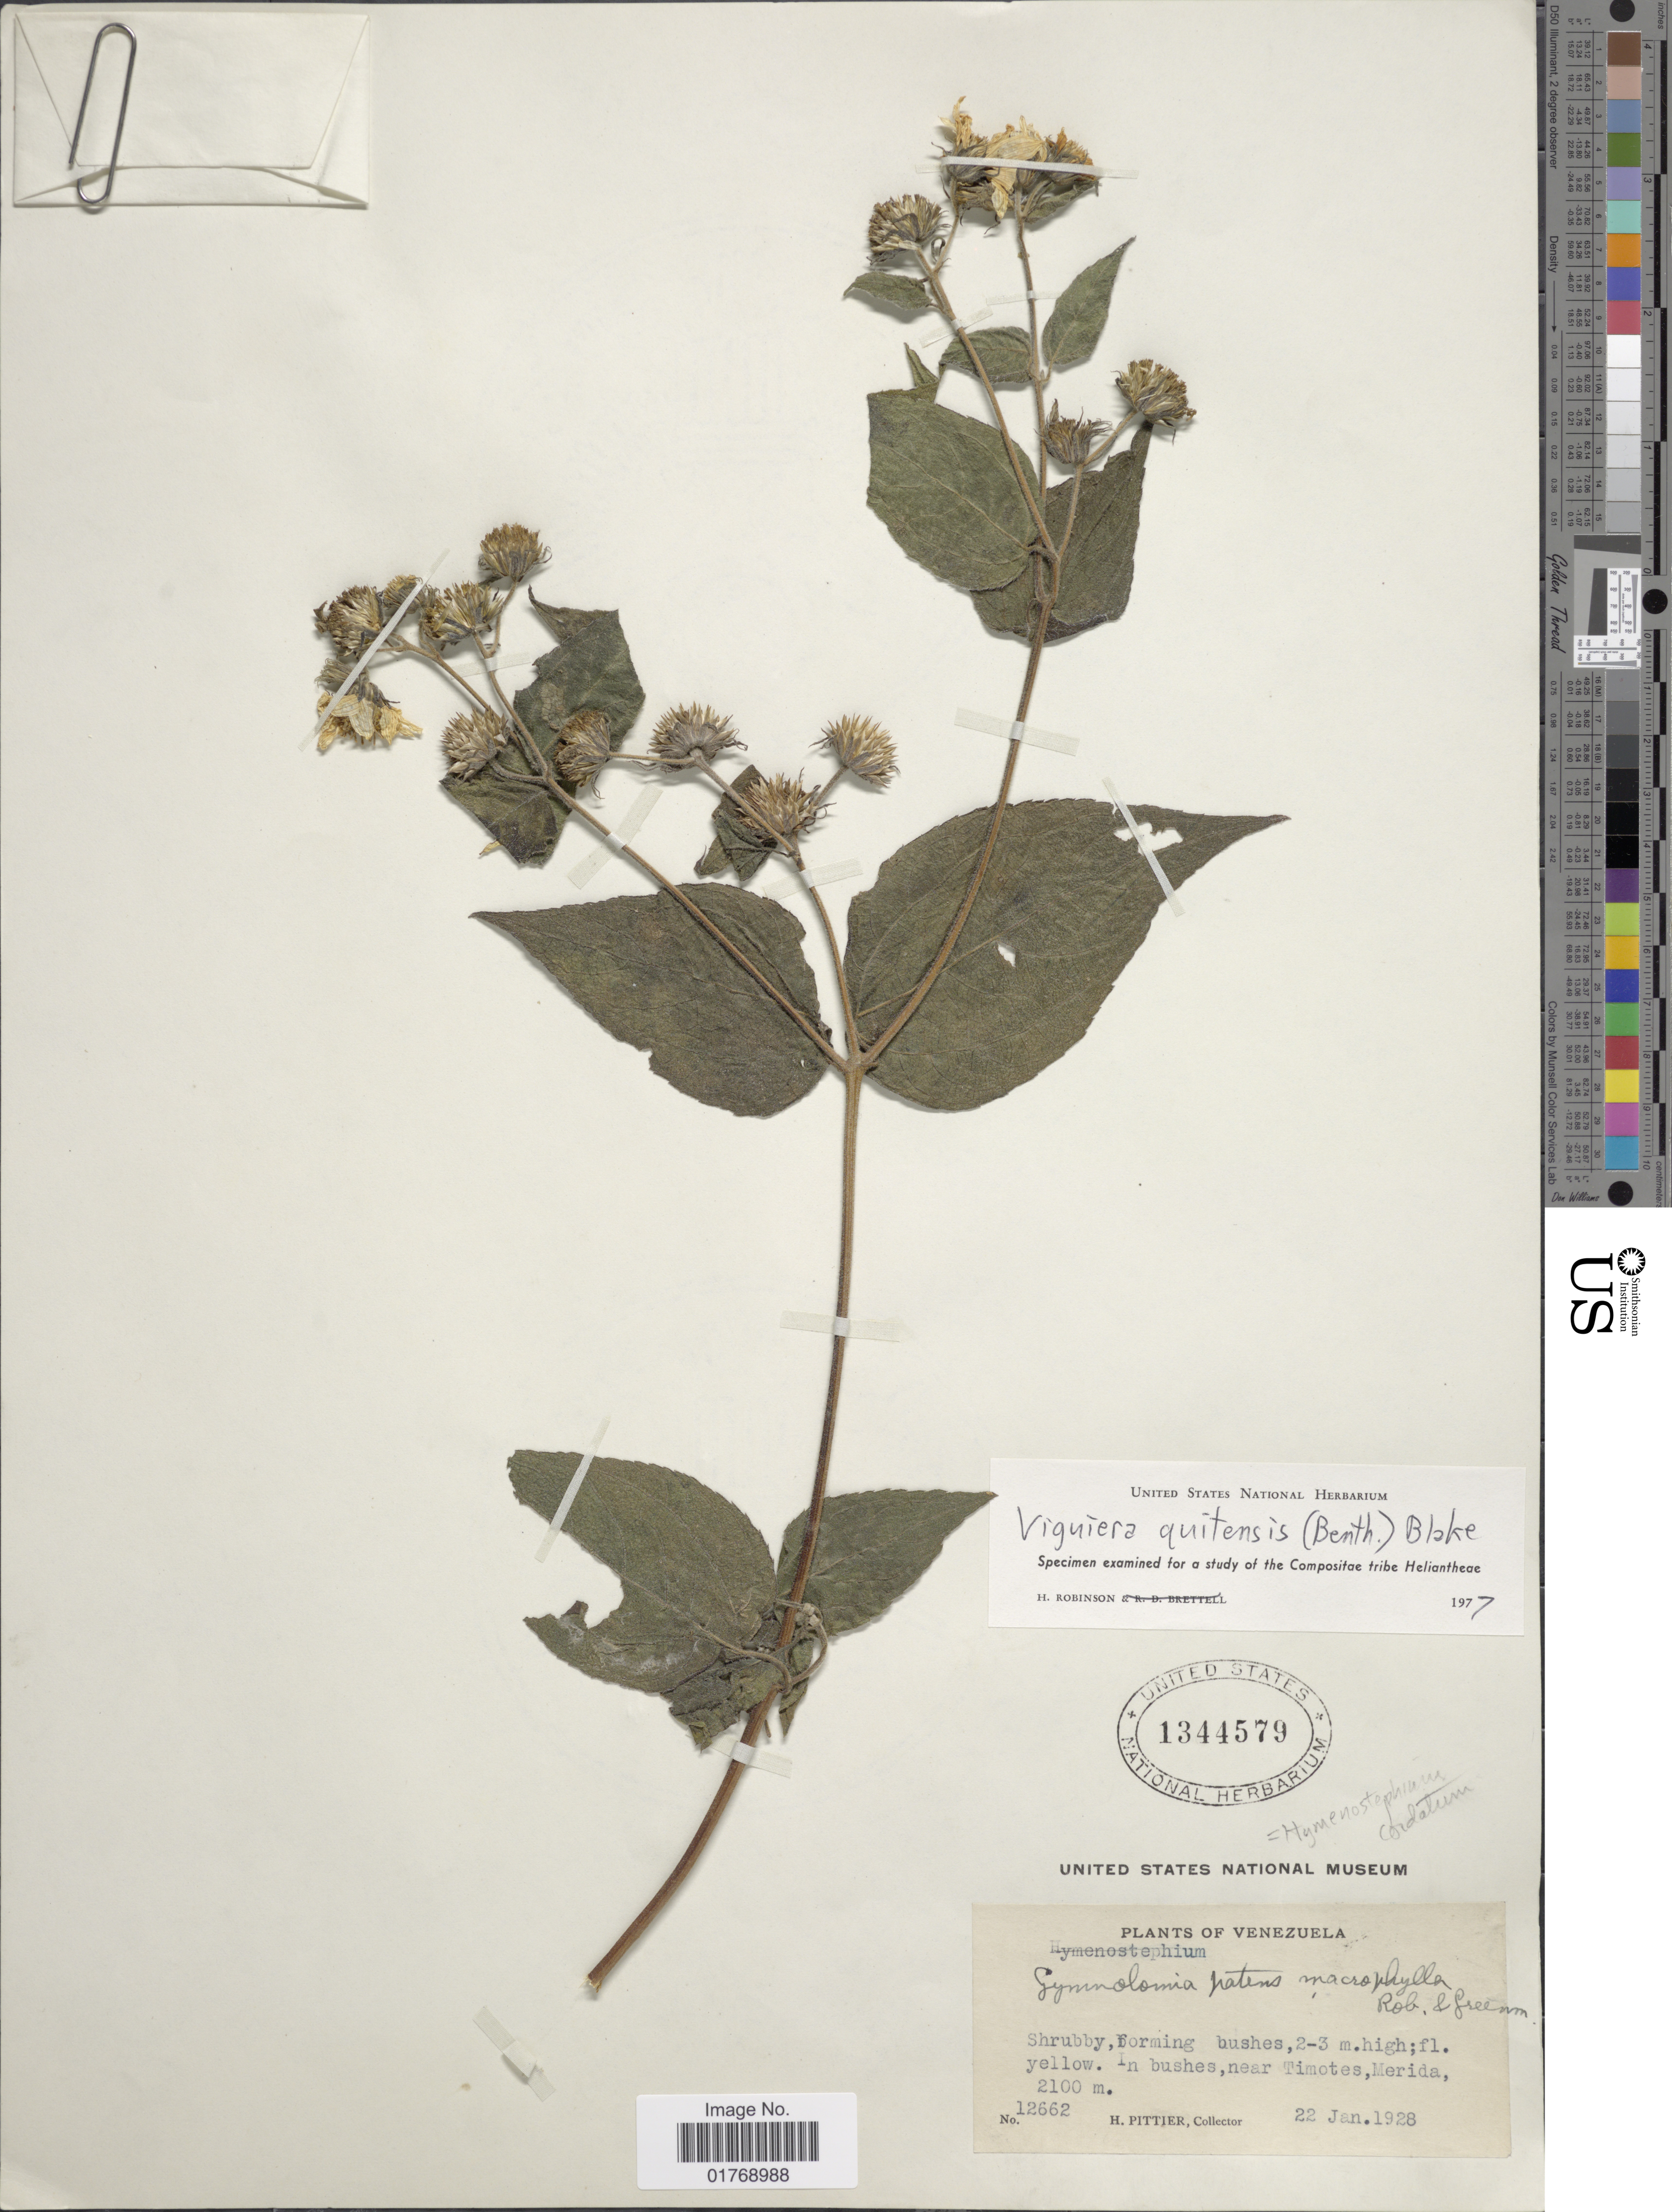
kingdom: Plantae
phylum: Tracheophyta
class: Magnoliopsida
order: Asterales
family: Asteraceae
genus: Viguiera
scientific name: Viguiera quitensis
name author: (Benth.) S.F. Blake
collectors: H. F. Pittier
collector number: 12662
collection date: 1928-01-22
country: Venezuela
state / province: Mérida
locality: In bushes, near Timotes, Merida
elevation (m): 2100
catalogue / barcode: US 1344579